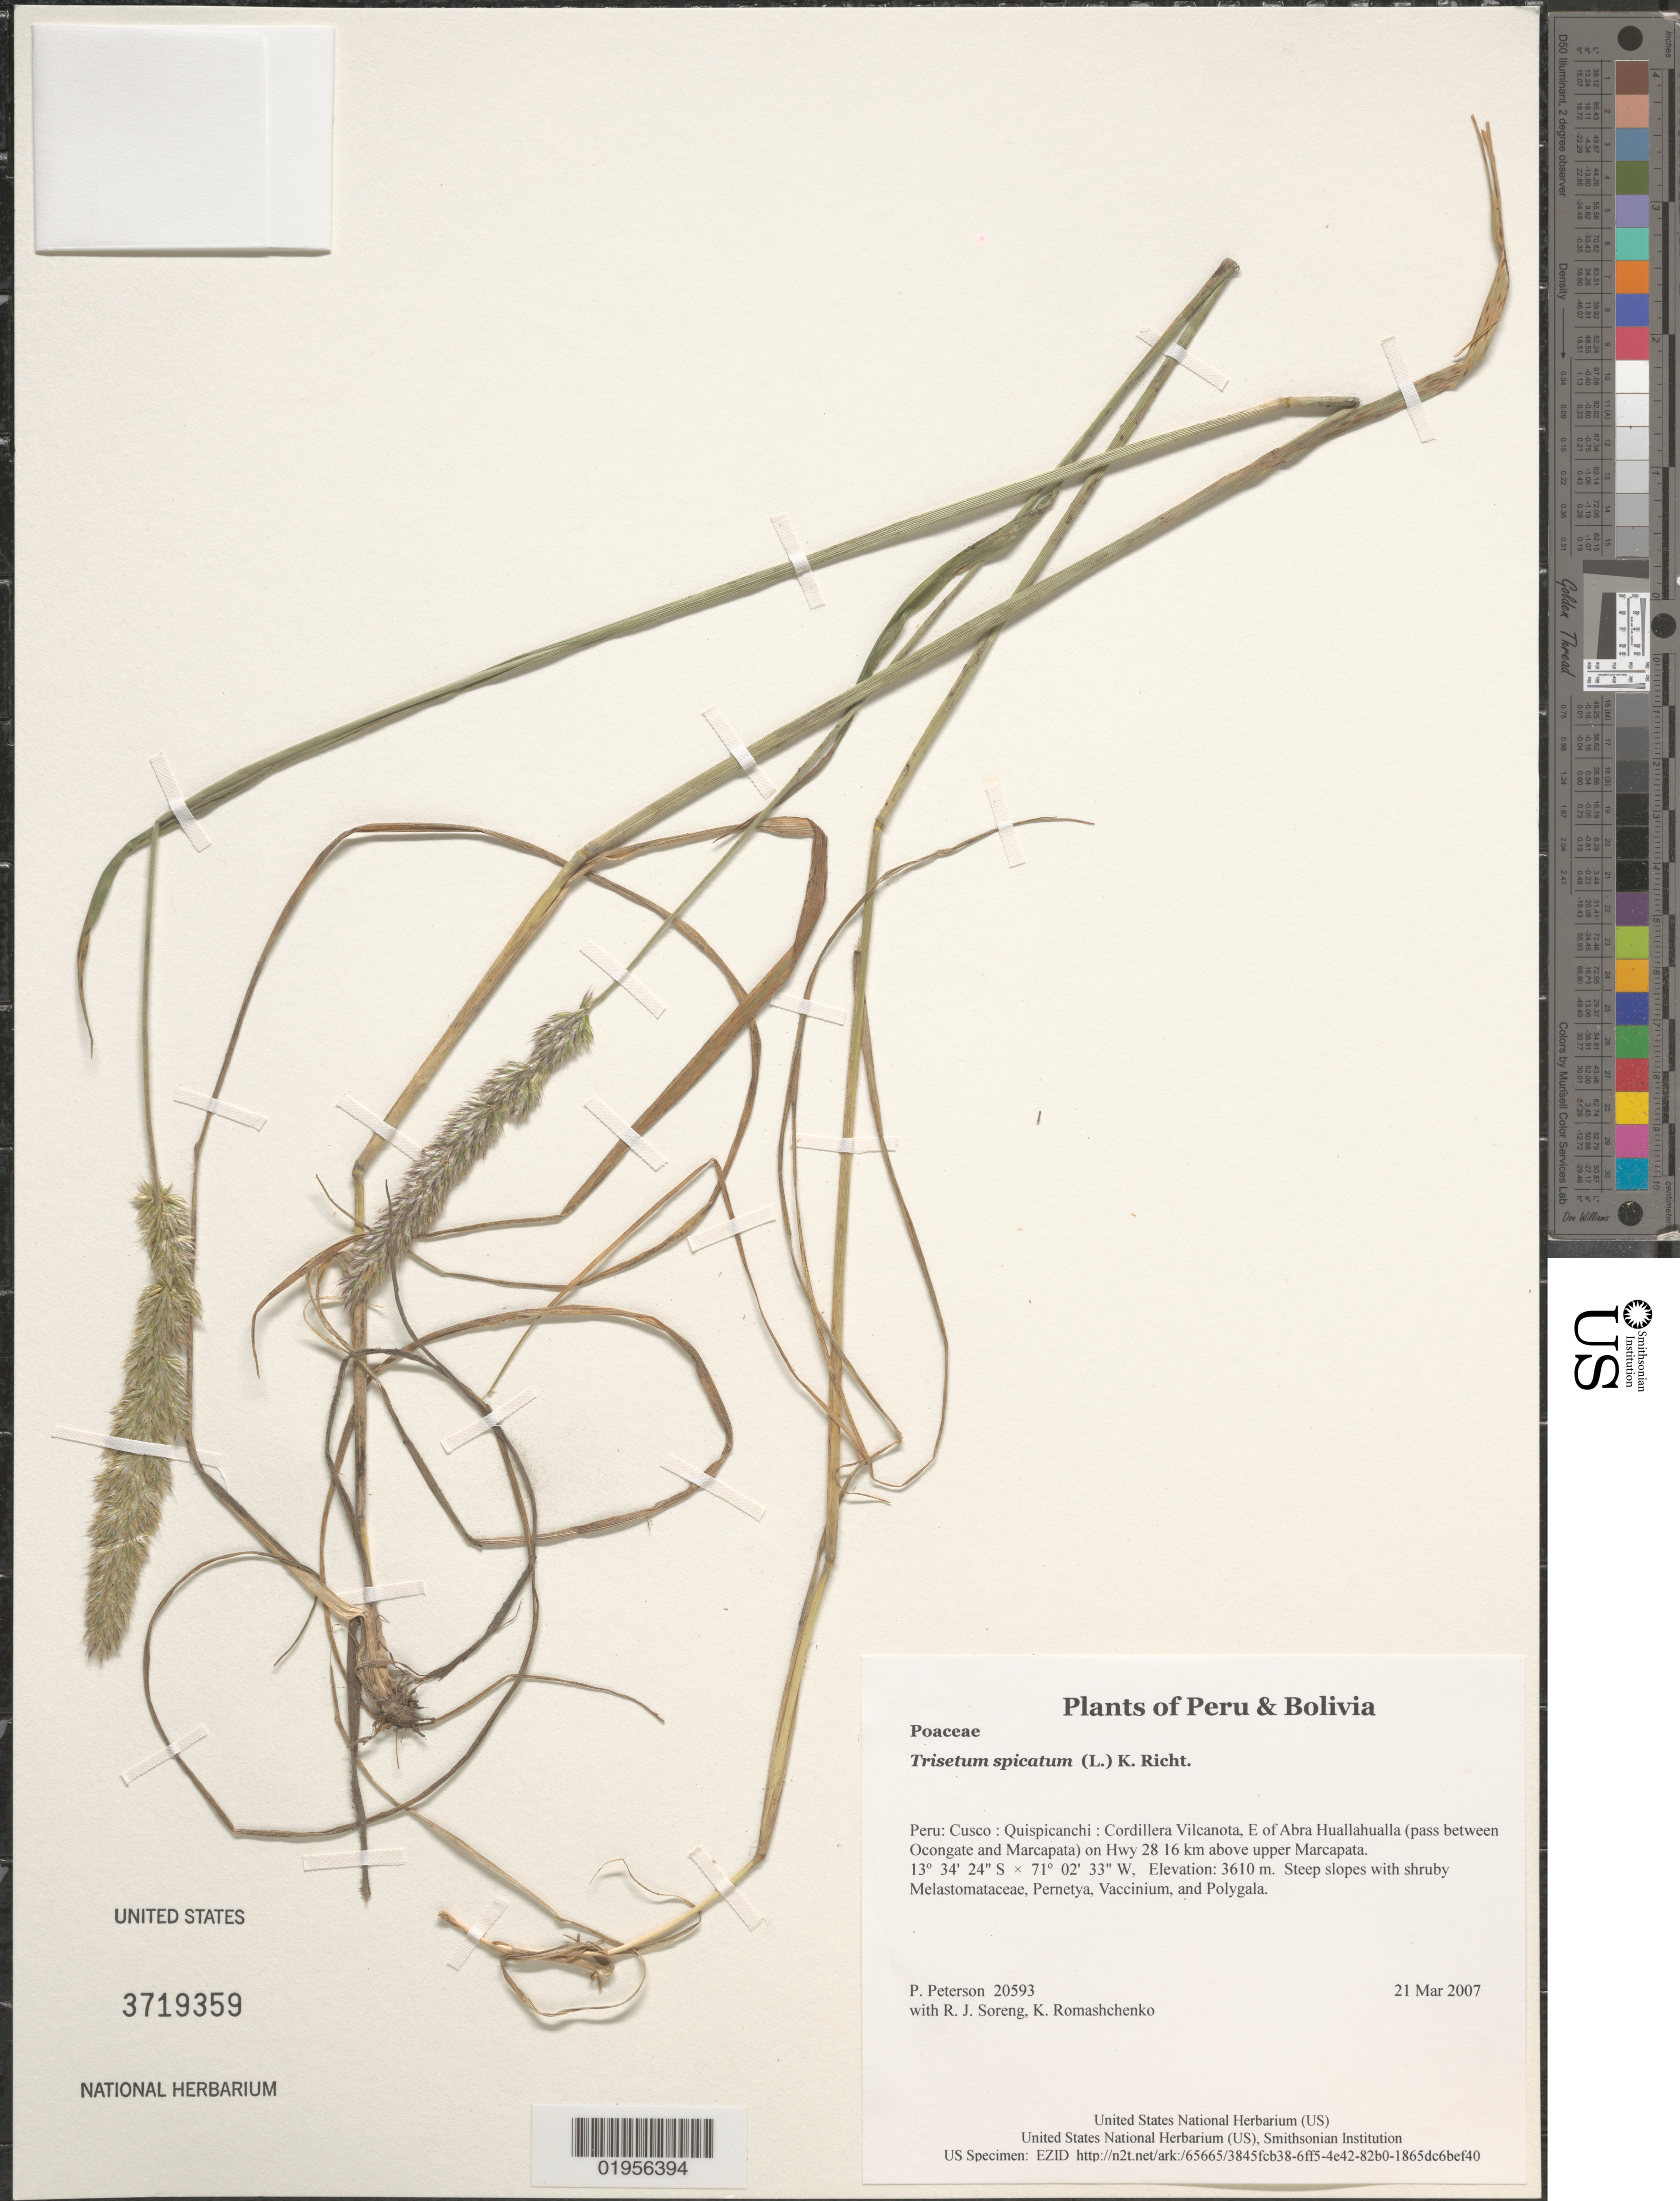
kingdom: Plantae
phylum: Tracheophyta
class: Liliopsida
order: Poales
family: Poaceae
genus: Trisetum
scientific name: Trisetum spicatum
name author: (L.) K. Richt.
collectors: P. M. Peterson, R. J. Soreng & K. Romashchenko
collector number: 20593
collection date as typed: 21 Mar 2007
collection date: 2007-03-21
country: Peru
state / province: Cusco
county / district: Quispicanchis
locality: Cordillera Vilcanota, E of Abra Huallahualla (pass between Ocongate and Marcapata) on Hwy 28 16 km above upper Marcapata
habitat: Steep slopes with shruby Melastomataceae, Pernetya, Vaccinium, and Polygala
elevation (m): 3610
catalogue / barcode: US 3719359